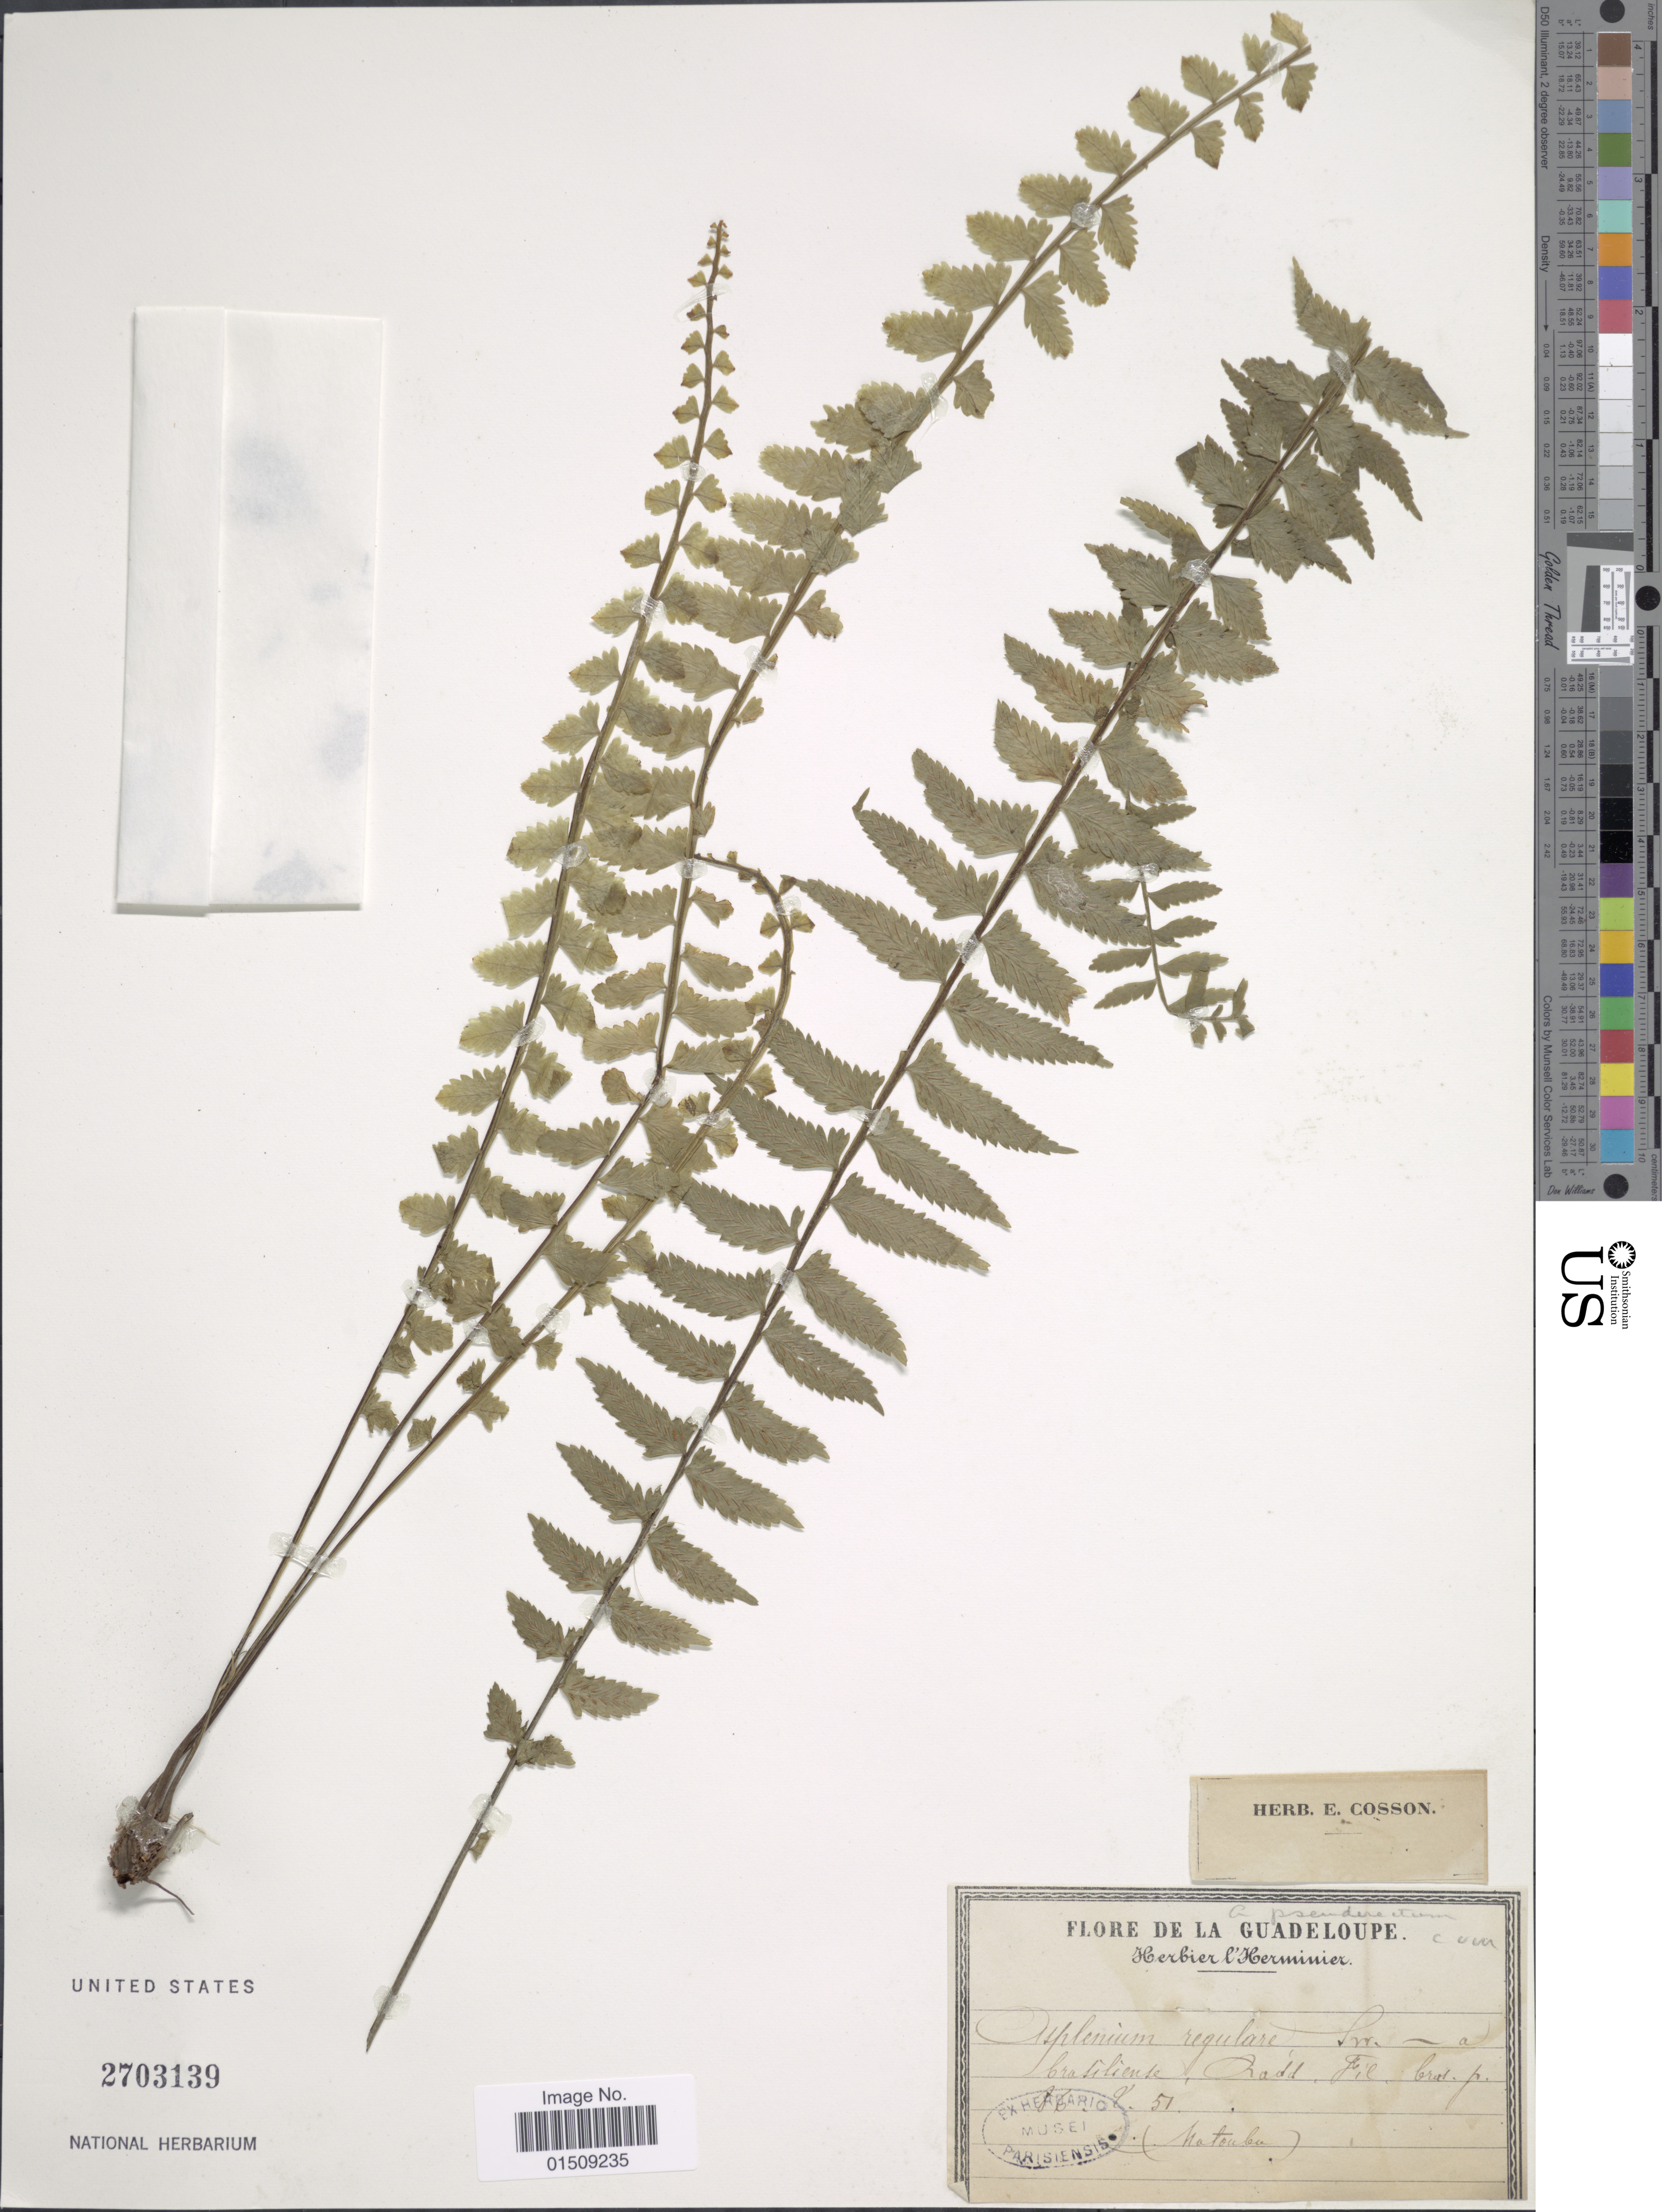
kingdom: Plantae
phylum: Tracheophyta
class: Polypodiopsida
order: Polypodiales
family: Aspleniaceae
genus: Asplenium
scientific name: Asplenium pteropus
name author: Kaulf.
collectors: F. L'Herminier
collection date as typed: Transcribed d/m/y: //51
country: Guadeloupe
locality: Guadeloupe (Matouba)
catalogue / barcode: US 2703139